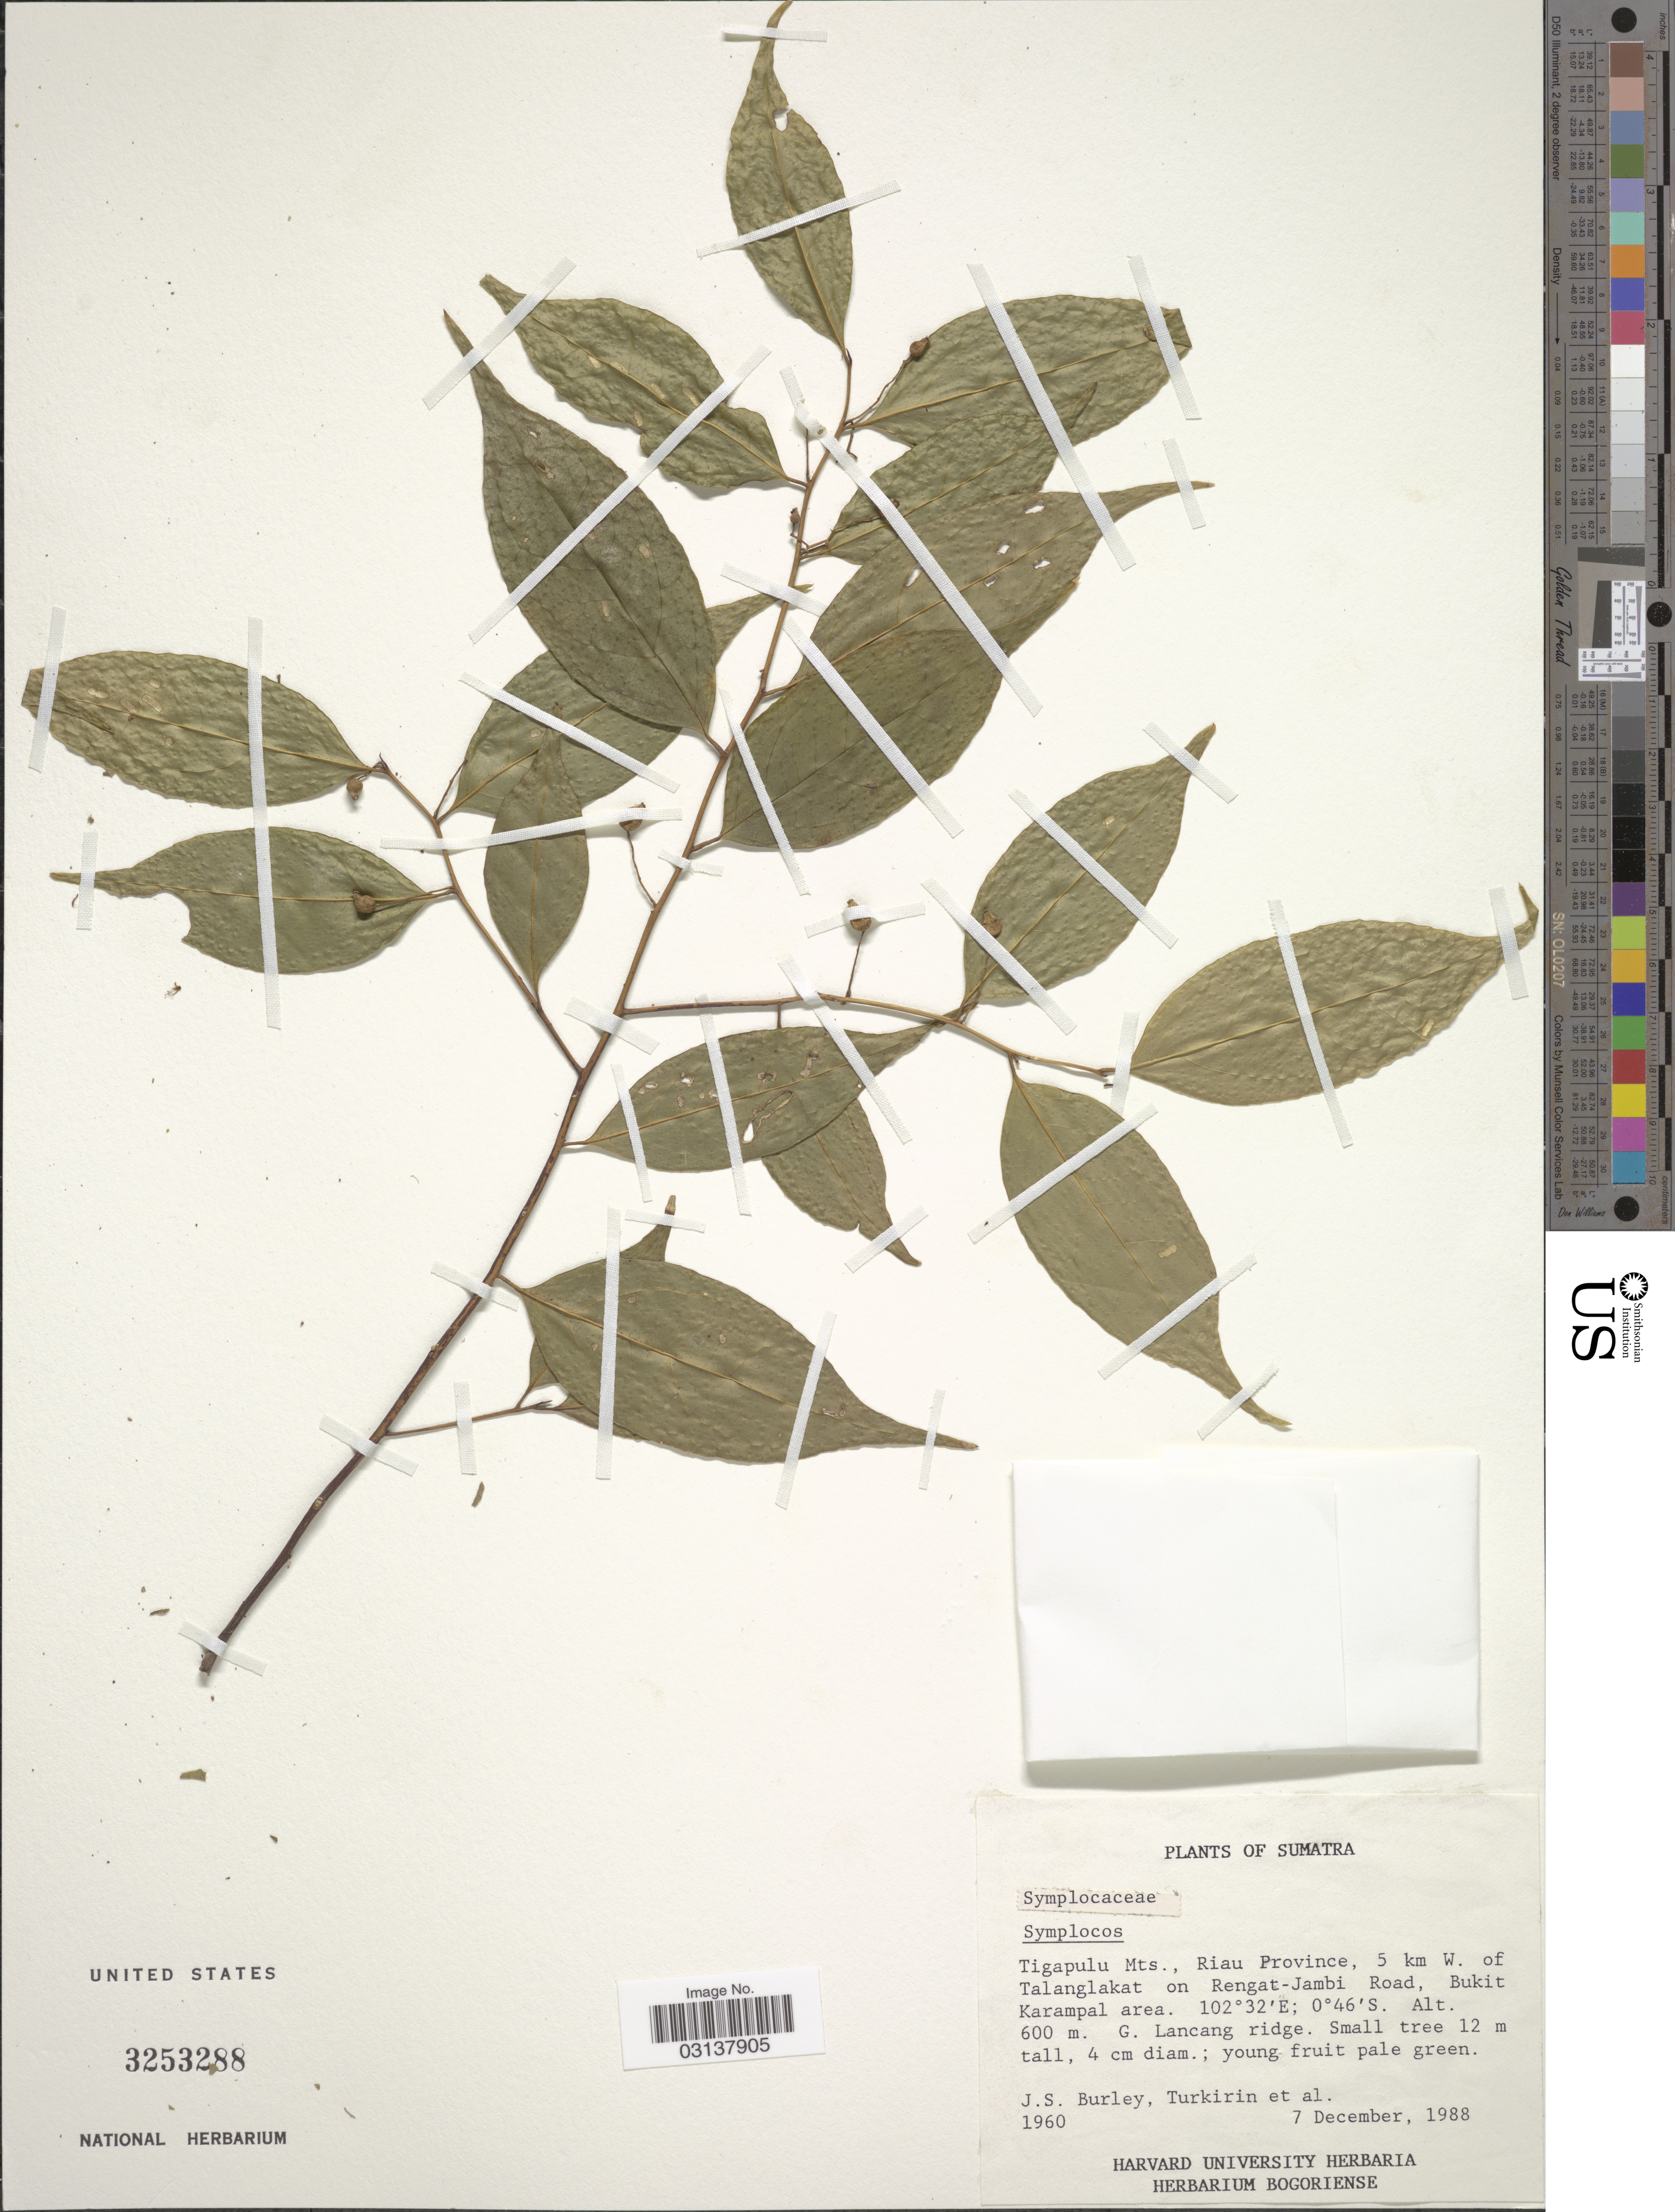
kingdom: Plantae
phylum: Tracheophyta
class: Magnoliopsida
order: Ericales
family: Symplocaceae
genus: Symplocos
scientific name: Symplocos sp.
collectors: J. S. Burley, -. Turkirin & et al.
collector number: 1960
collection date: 1988-12-07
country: Indonesia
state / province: Sumatra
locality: Tigapulu Mts., Riau Province, 5 km W. of Talanglakat on Rengat-Jambi Road, Bukit Karampal area.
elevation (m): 600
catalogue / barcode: US 3253288